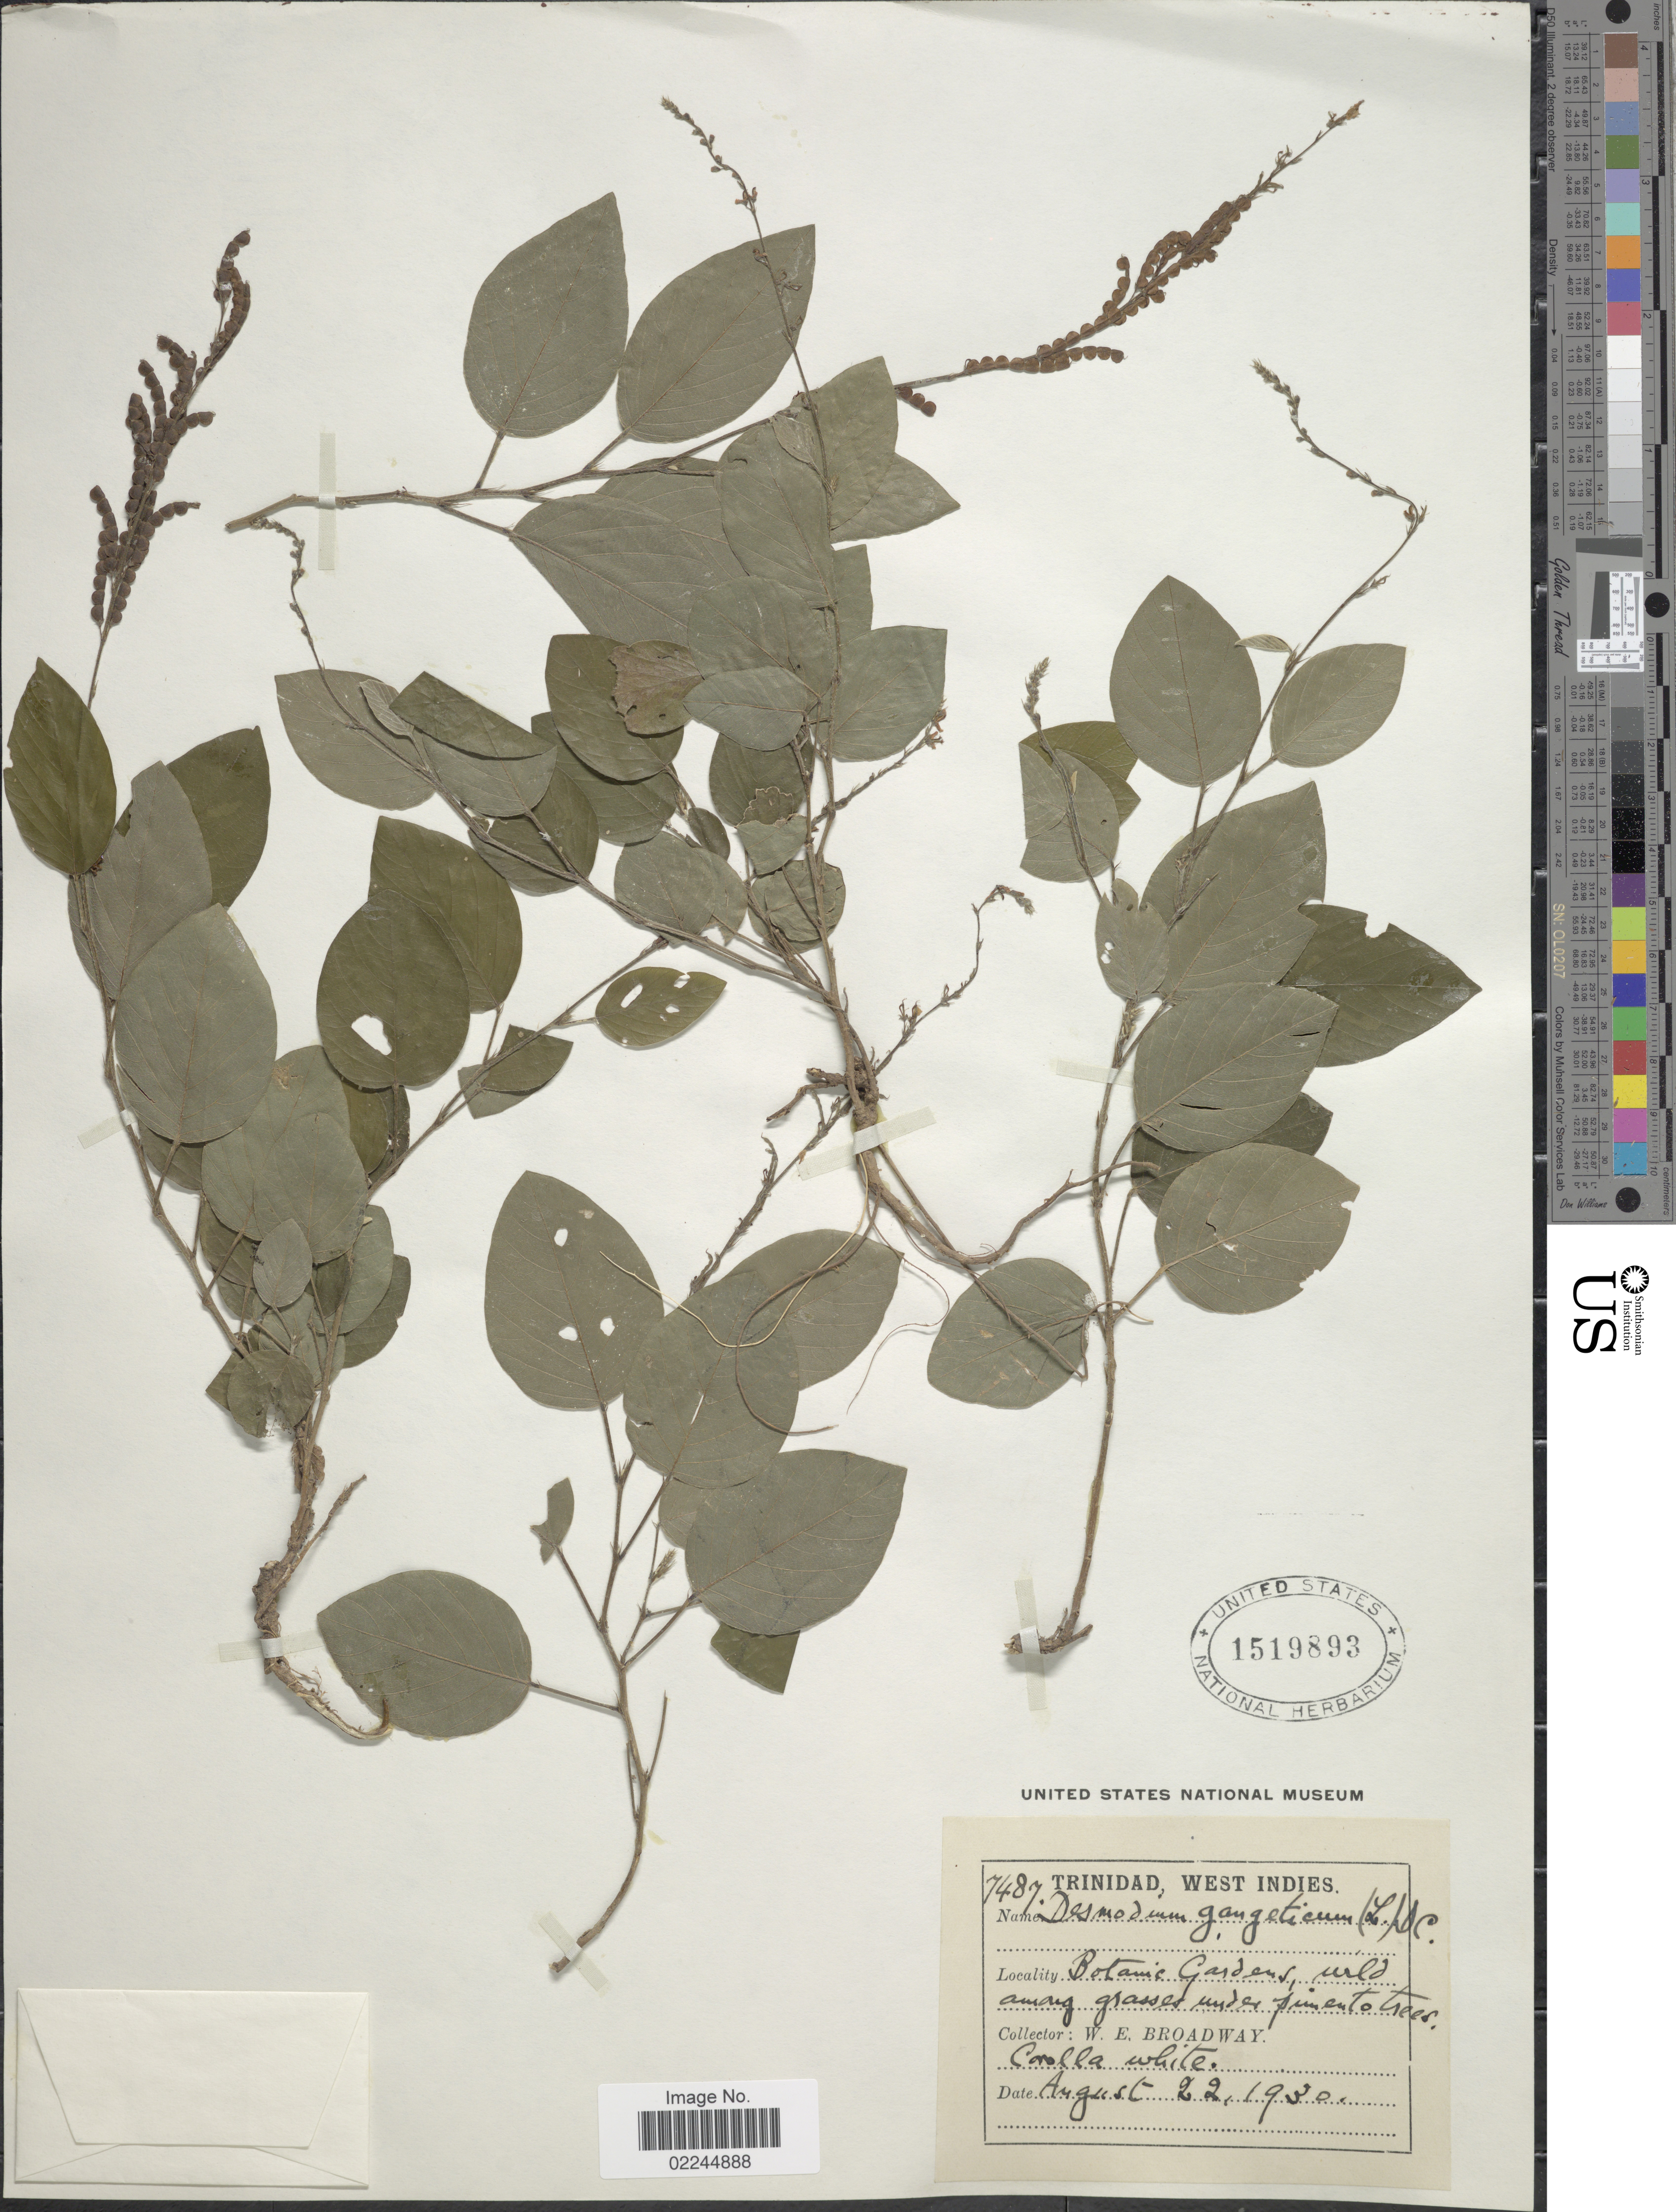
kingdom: Plantae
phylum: Tracheophyta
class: Magnoliopsida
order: Fabales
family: Fabaceae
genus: Desmodium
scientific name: Desmodium gangeticum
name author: (L.) DC.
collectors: W. E. Broadway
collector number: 7487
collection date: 1930-08-22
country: Trinidad and Tobago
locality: Trinidad, West Indies, Botanic Gardens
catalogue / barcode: US 1519893